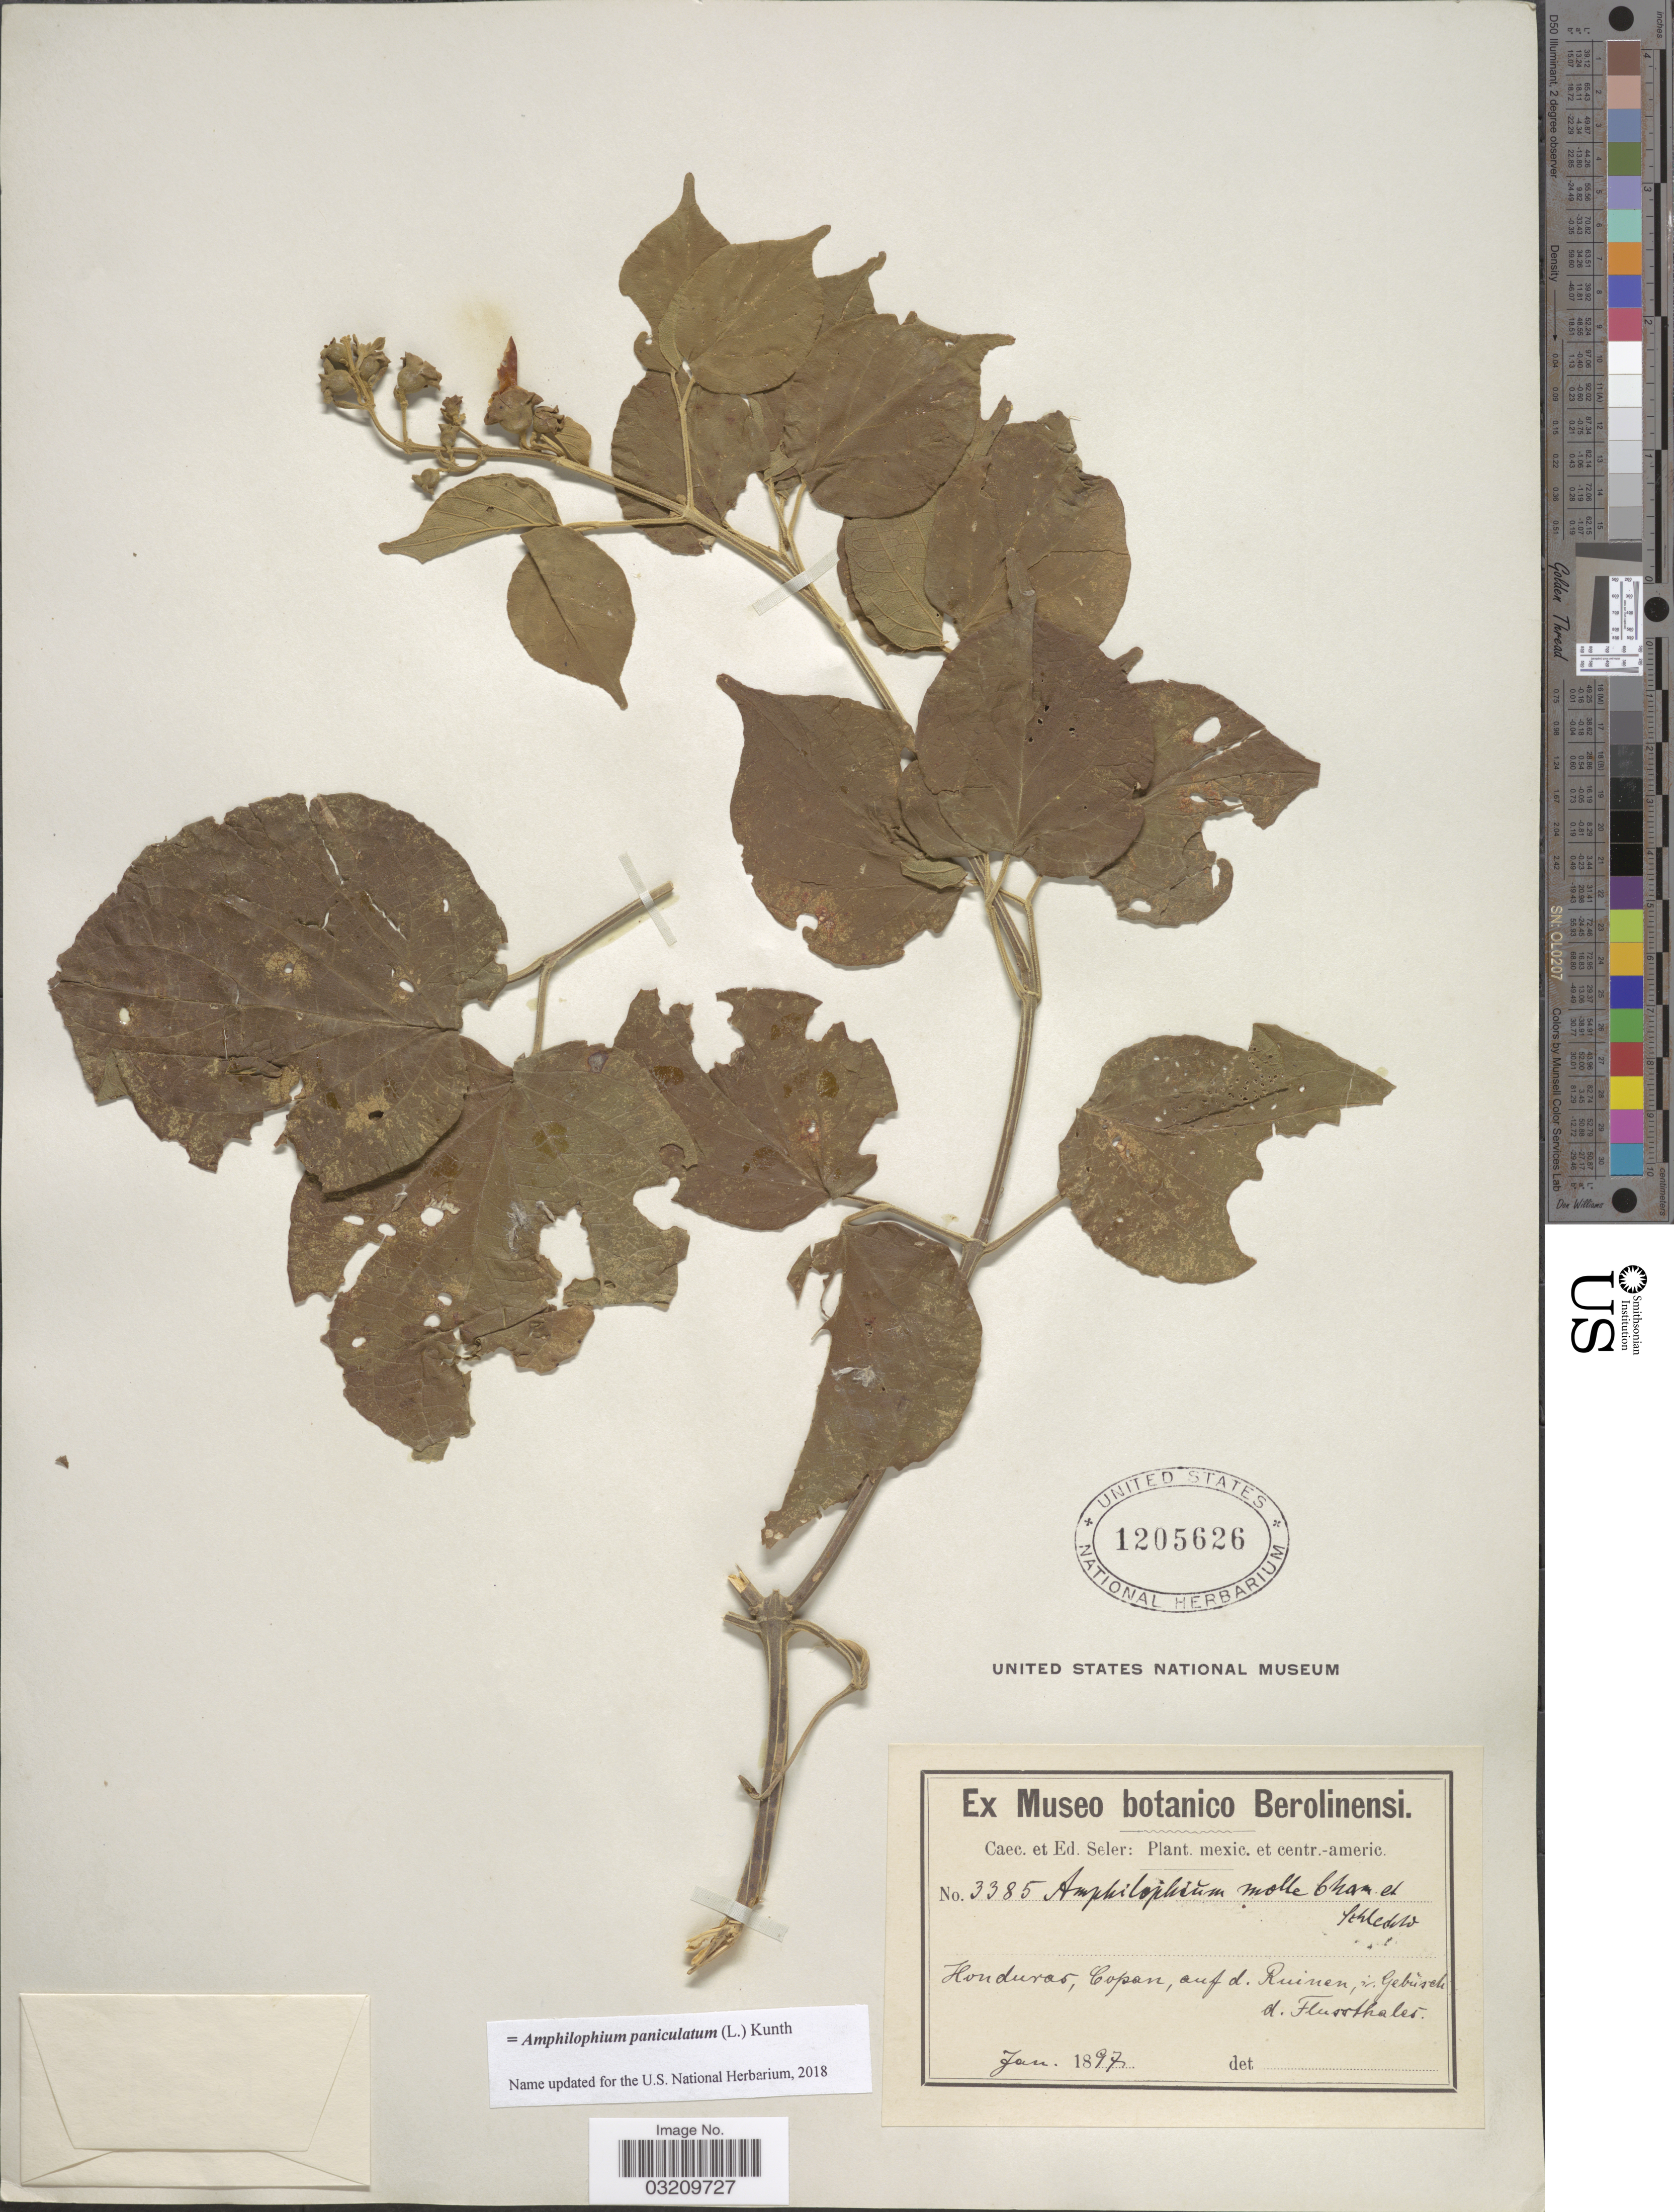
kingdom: Plantae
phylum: Tracheophyta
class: Magnoliopsida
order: Lamiales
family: Bignoniaceae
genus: Amphilophium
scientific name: Amphilophium paniculatum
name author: (L.) Kunth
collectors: C. Seler & E. G. Seler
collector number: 3385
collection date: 1897-01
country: Honduras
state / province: Copán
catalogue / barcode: US 1205626